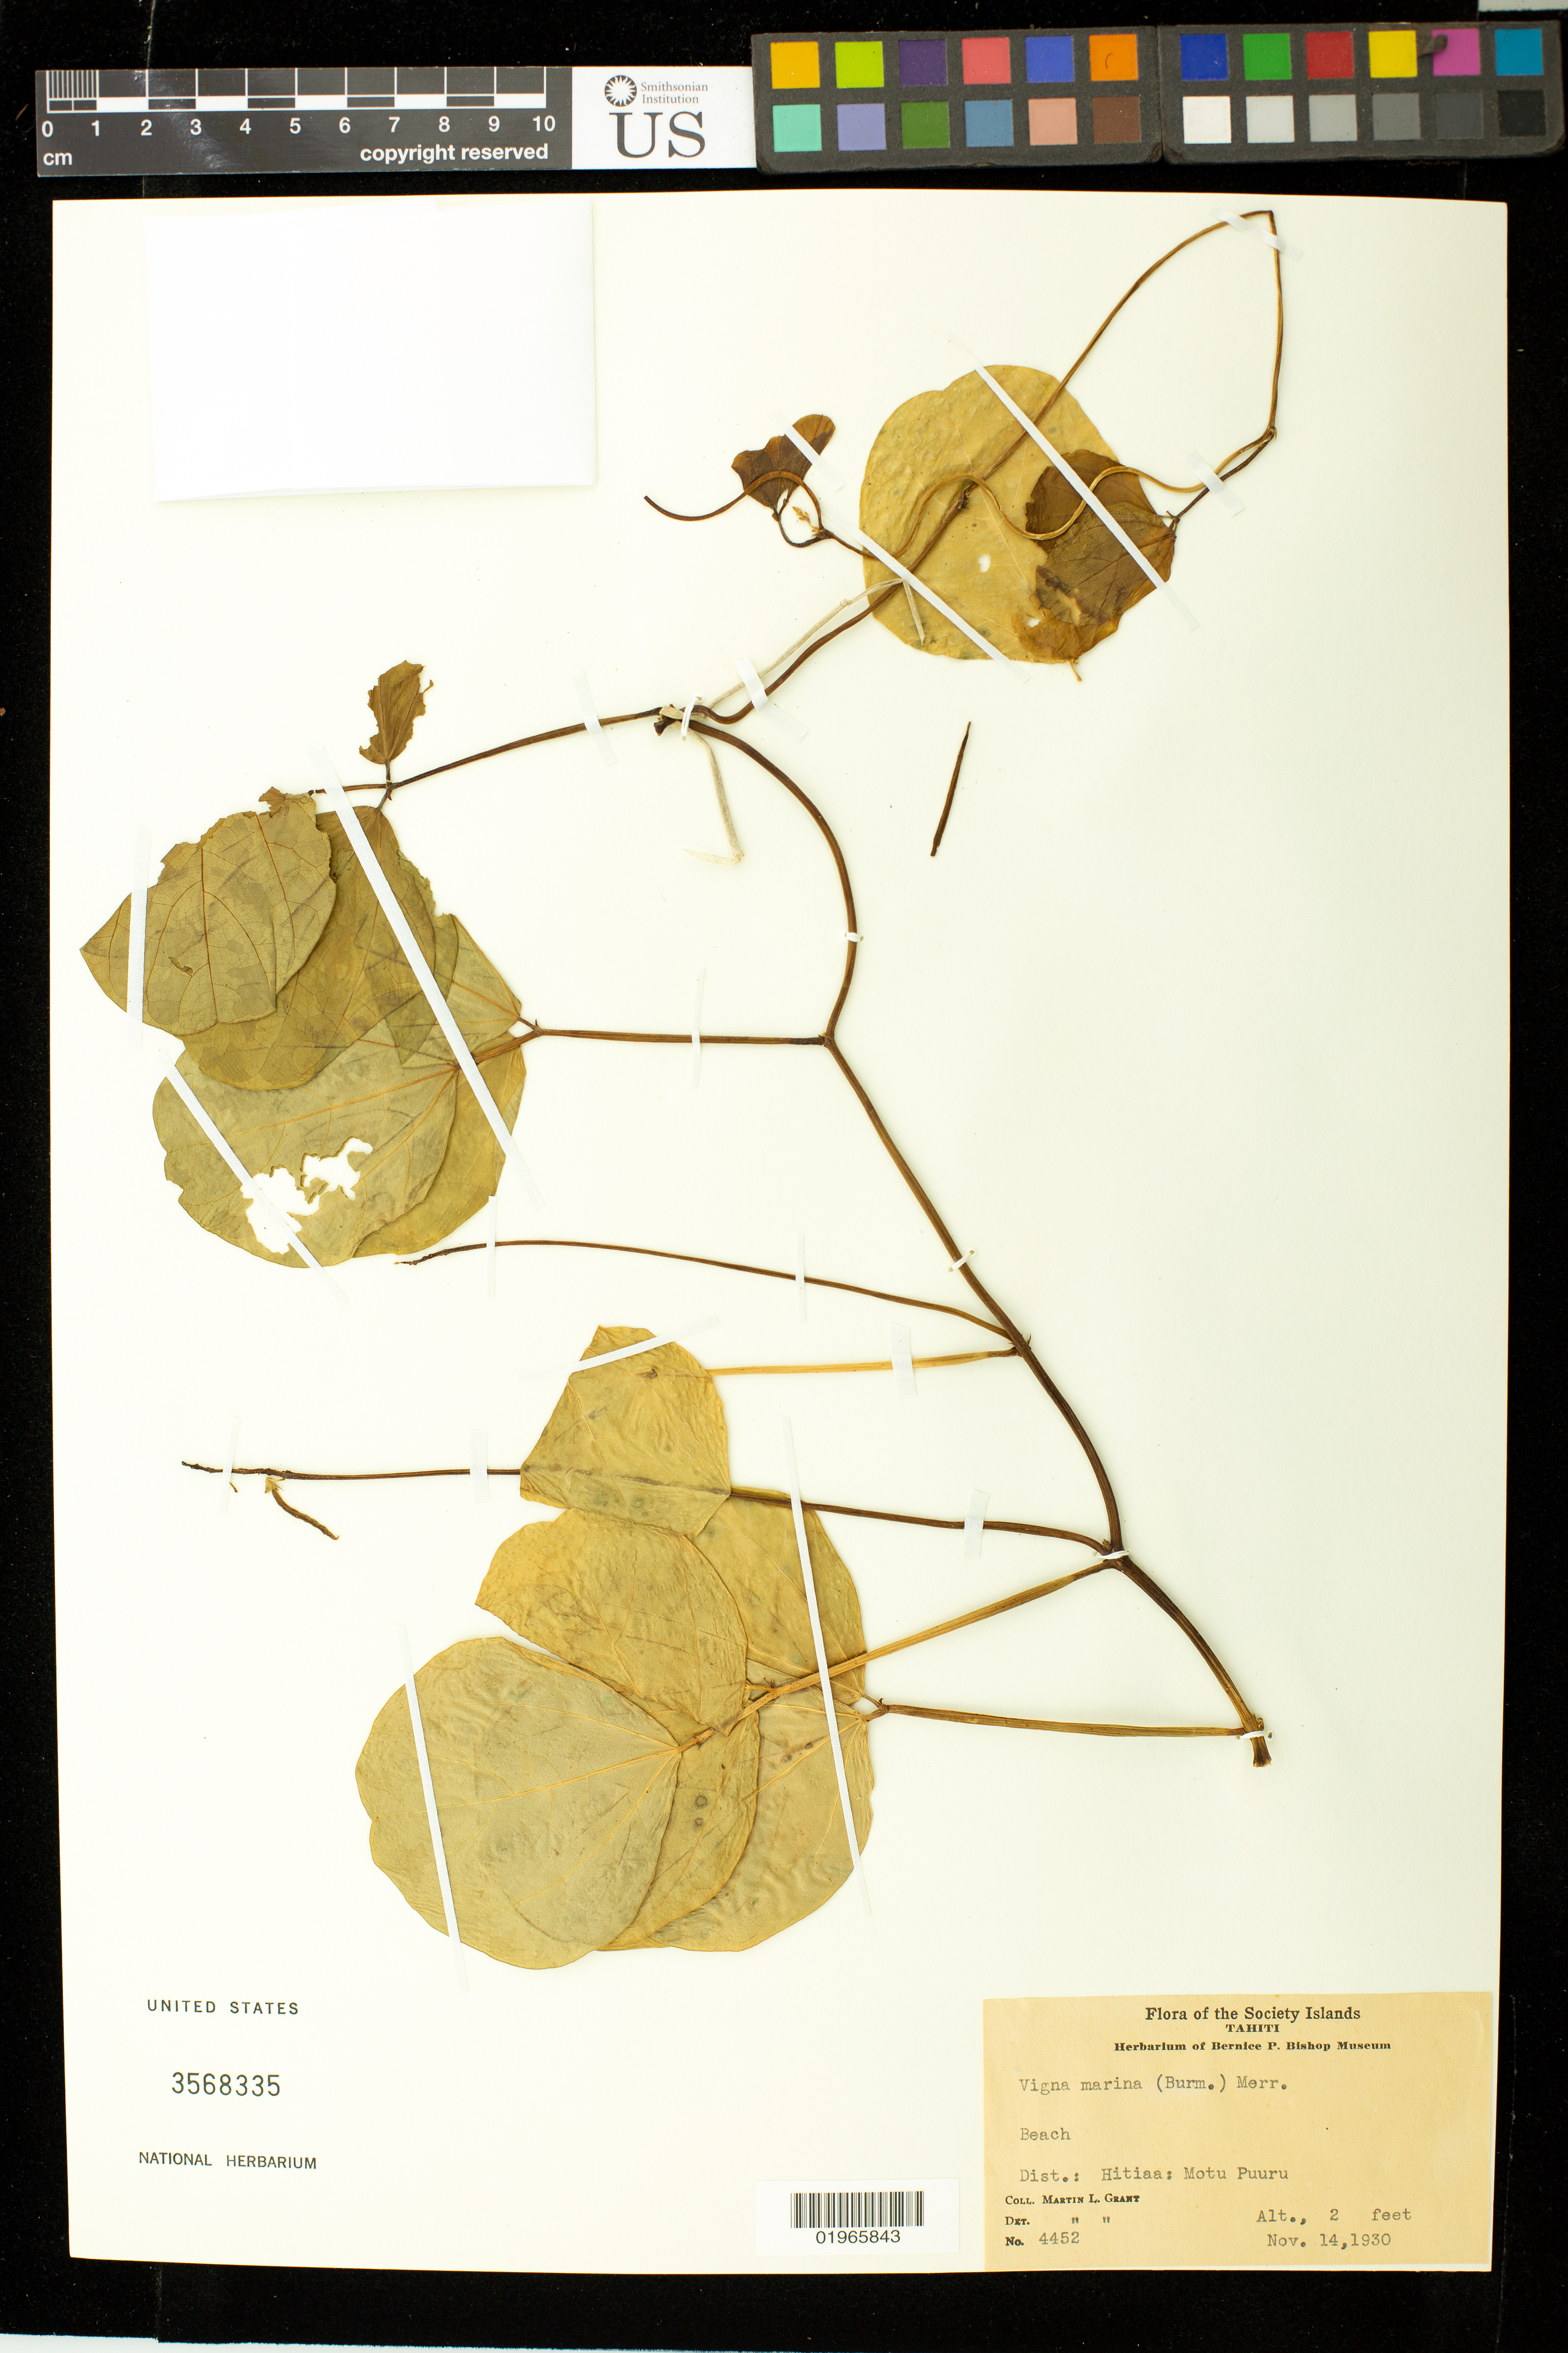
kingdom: Plantae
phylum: Tracheophyta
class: Magnoliopsida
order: Fabales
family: Fabaceae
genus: Vigna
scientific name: Vigna marina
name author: (Burm.) Merr.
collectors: M. L. Grant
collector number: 4452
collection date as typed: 14 Nov 1930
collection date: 1930-11-14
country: French Polynesia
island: Tahiti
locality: Society Islands: Tahiti. Dist.: Hitiaa: Motu Puuru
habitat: Beach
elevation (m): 1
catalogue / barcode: US 3568335